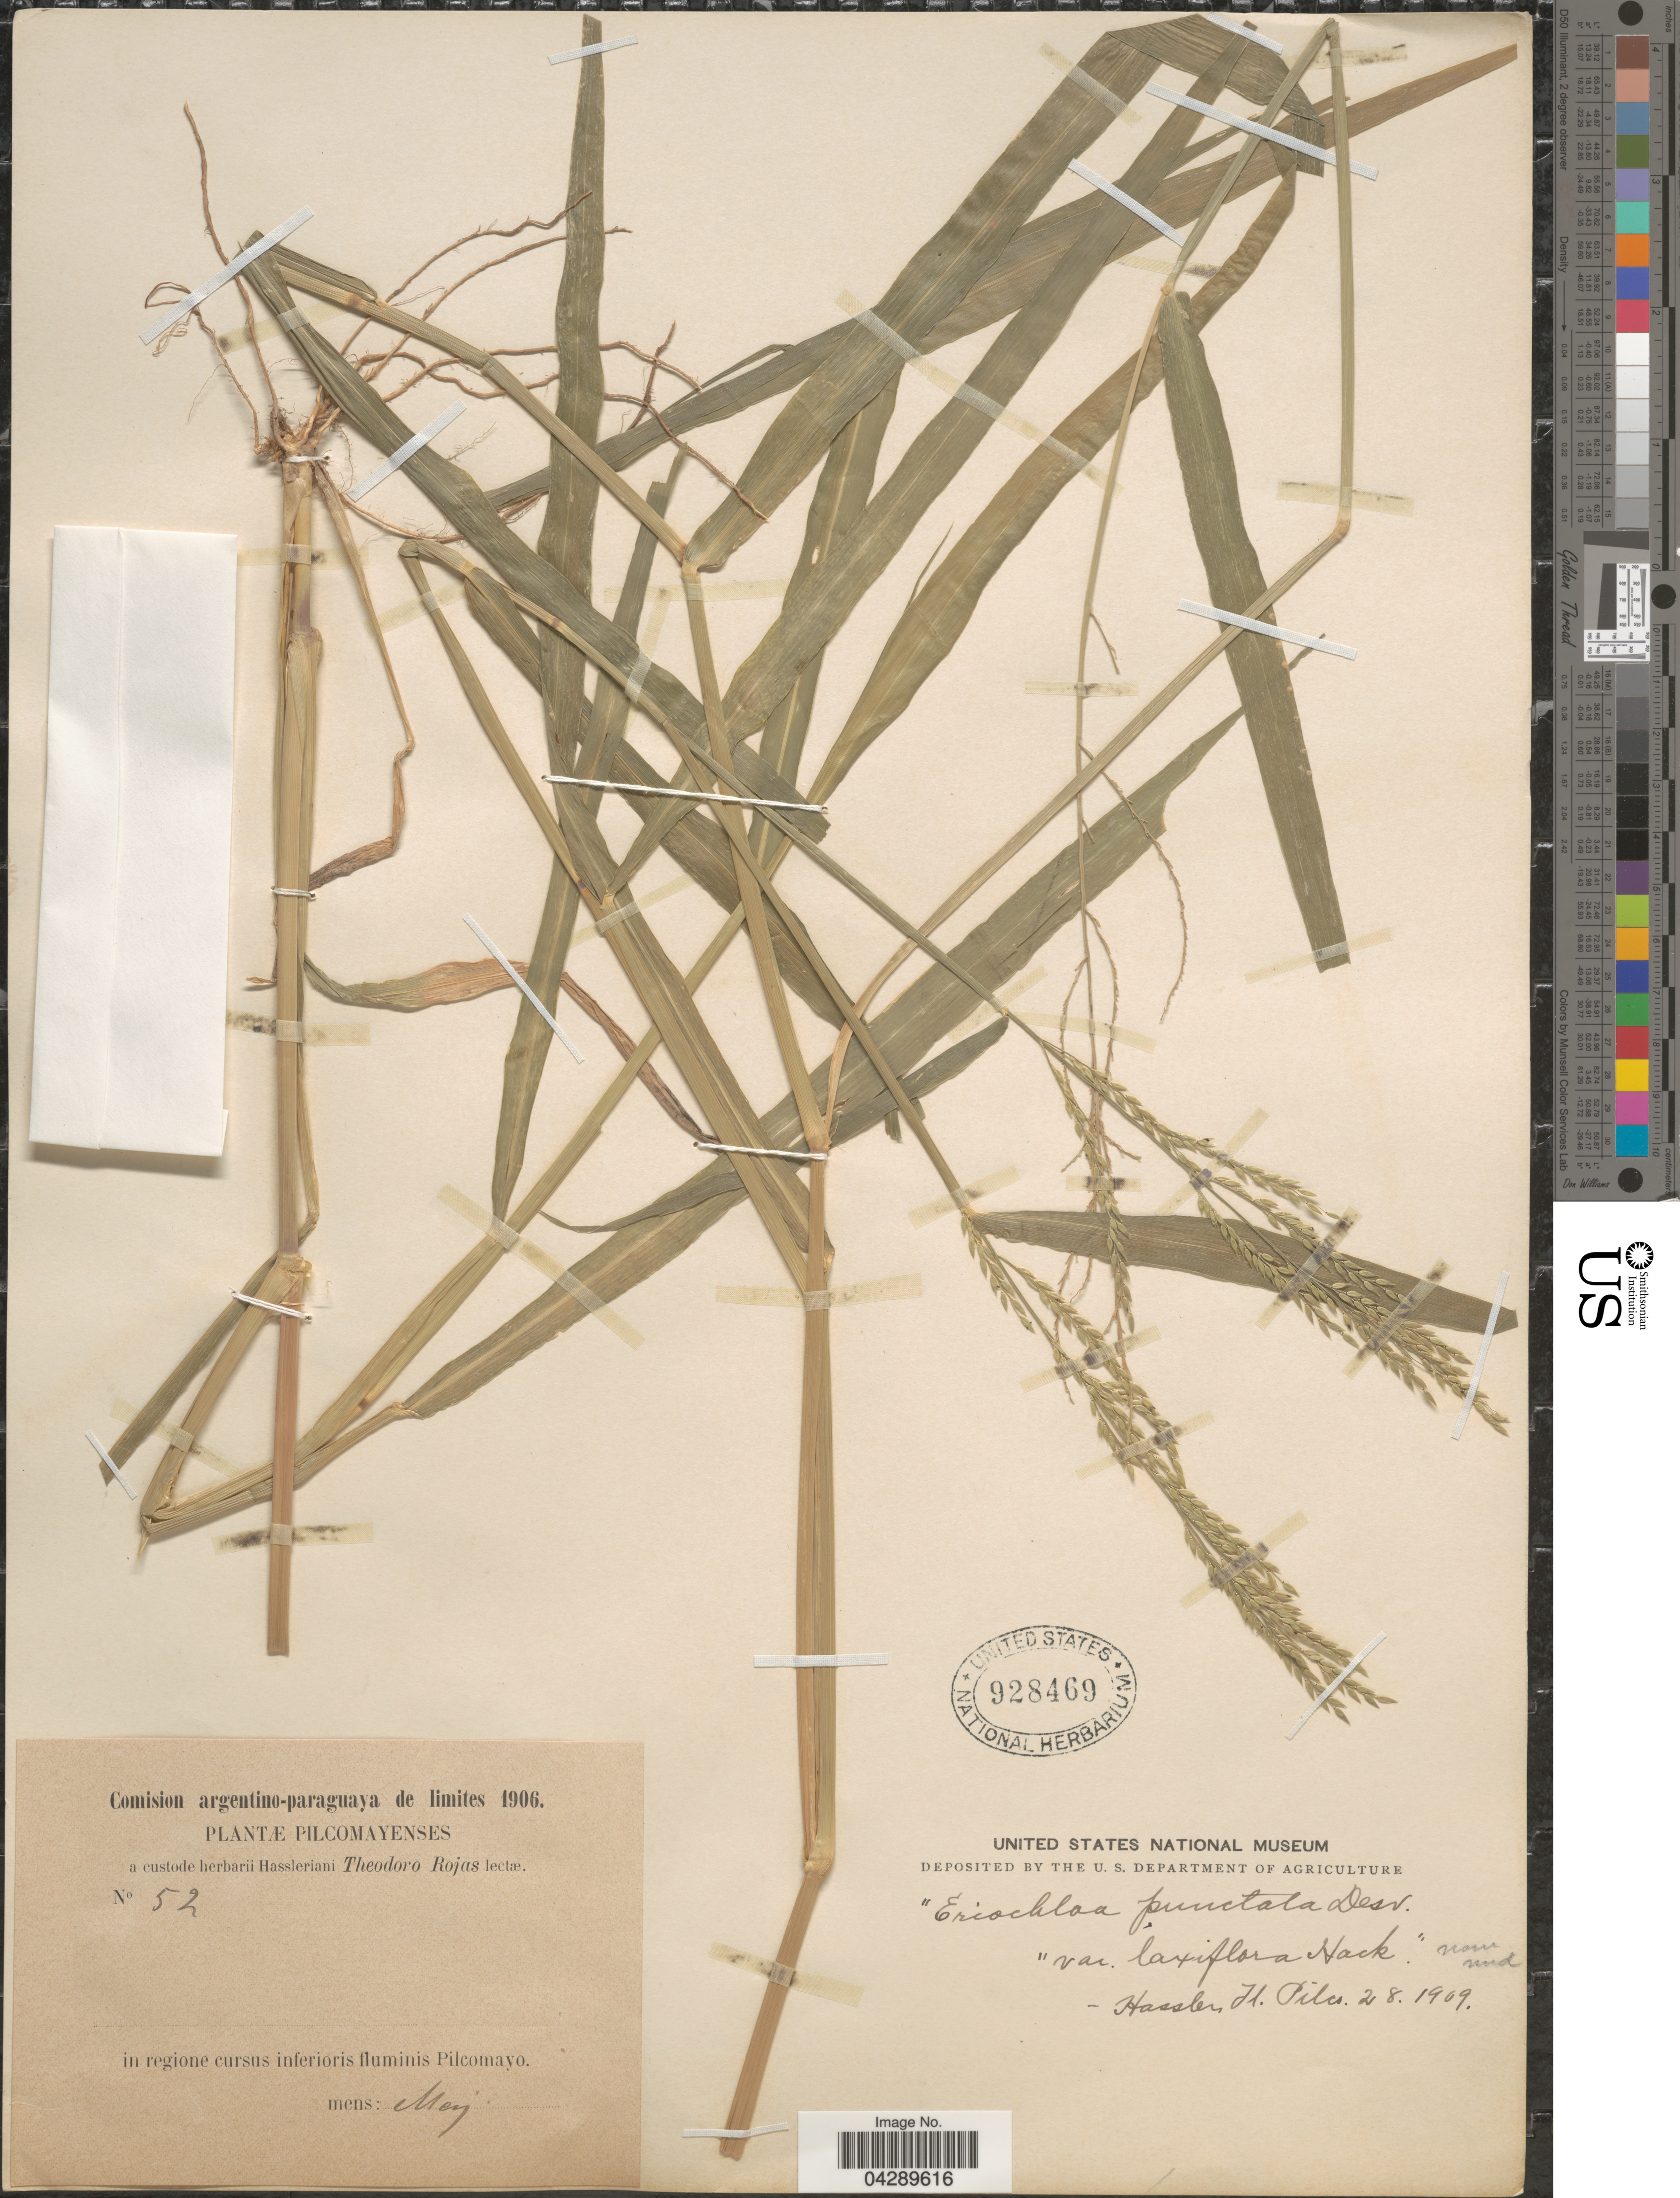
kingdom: Plantae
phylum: Tracheophyta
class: Liliopsida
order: Poales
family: Poaceae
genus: Eriochloa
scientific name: Eriochloa punctata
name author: (L.) Desv. ex Ham.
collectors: T. Rojas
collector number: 52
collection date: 1906-05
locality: Pilcomayenses. In regione cursus inferioris fluminis Pilcomayo.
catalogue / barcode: US 928469